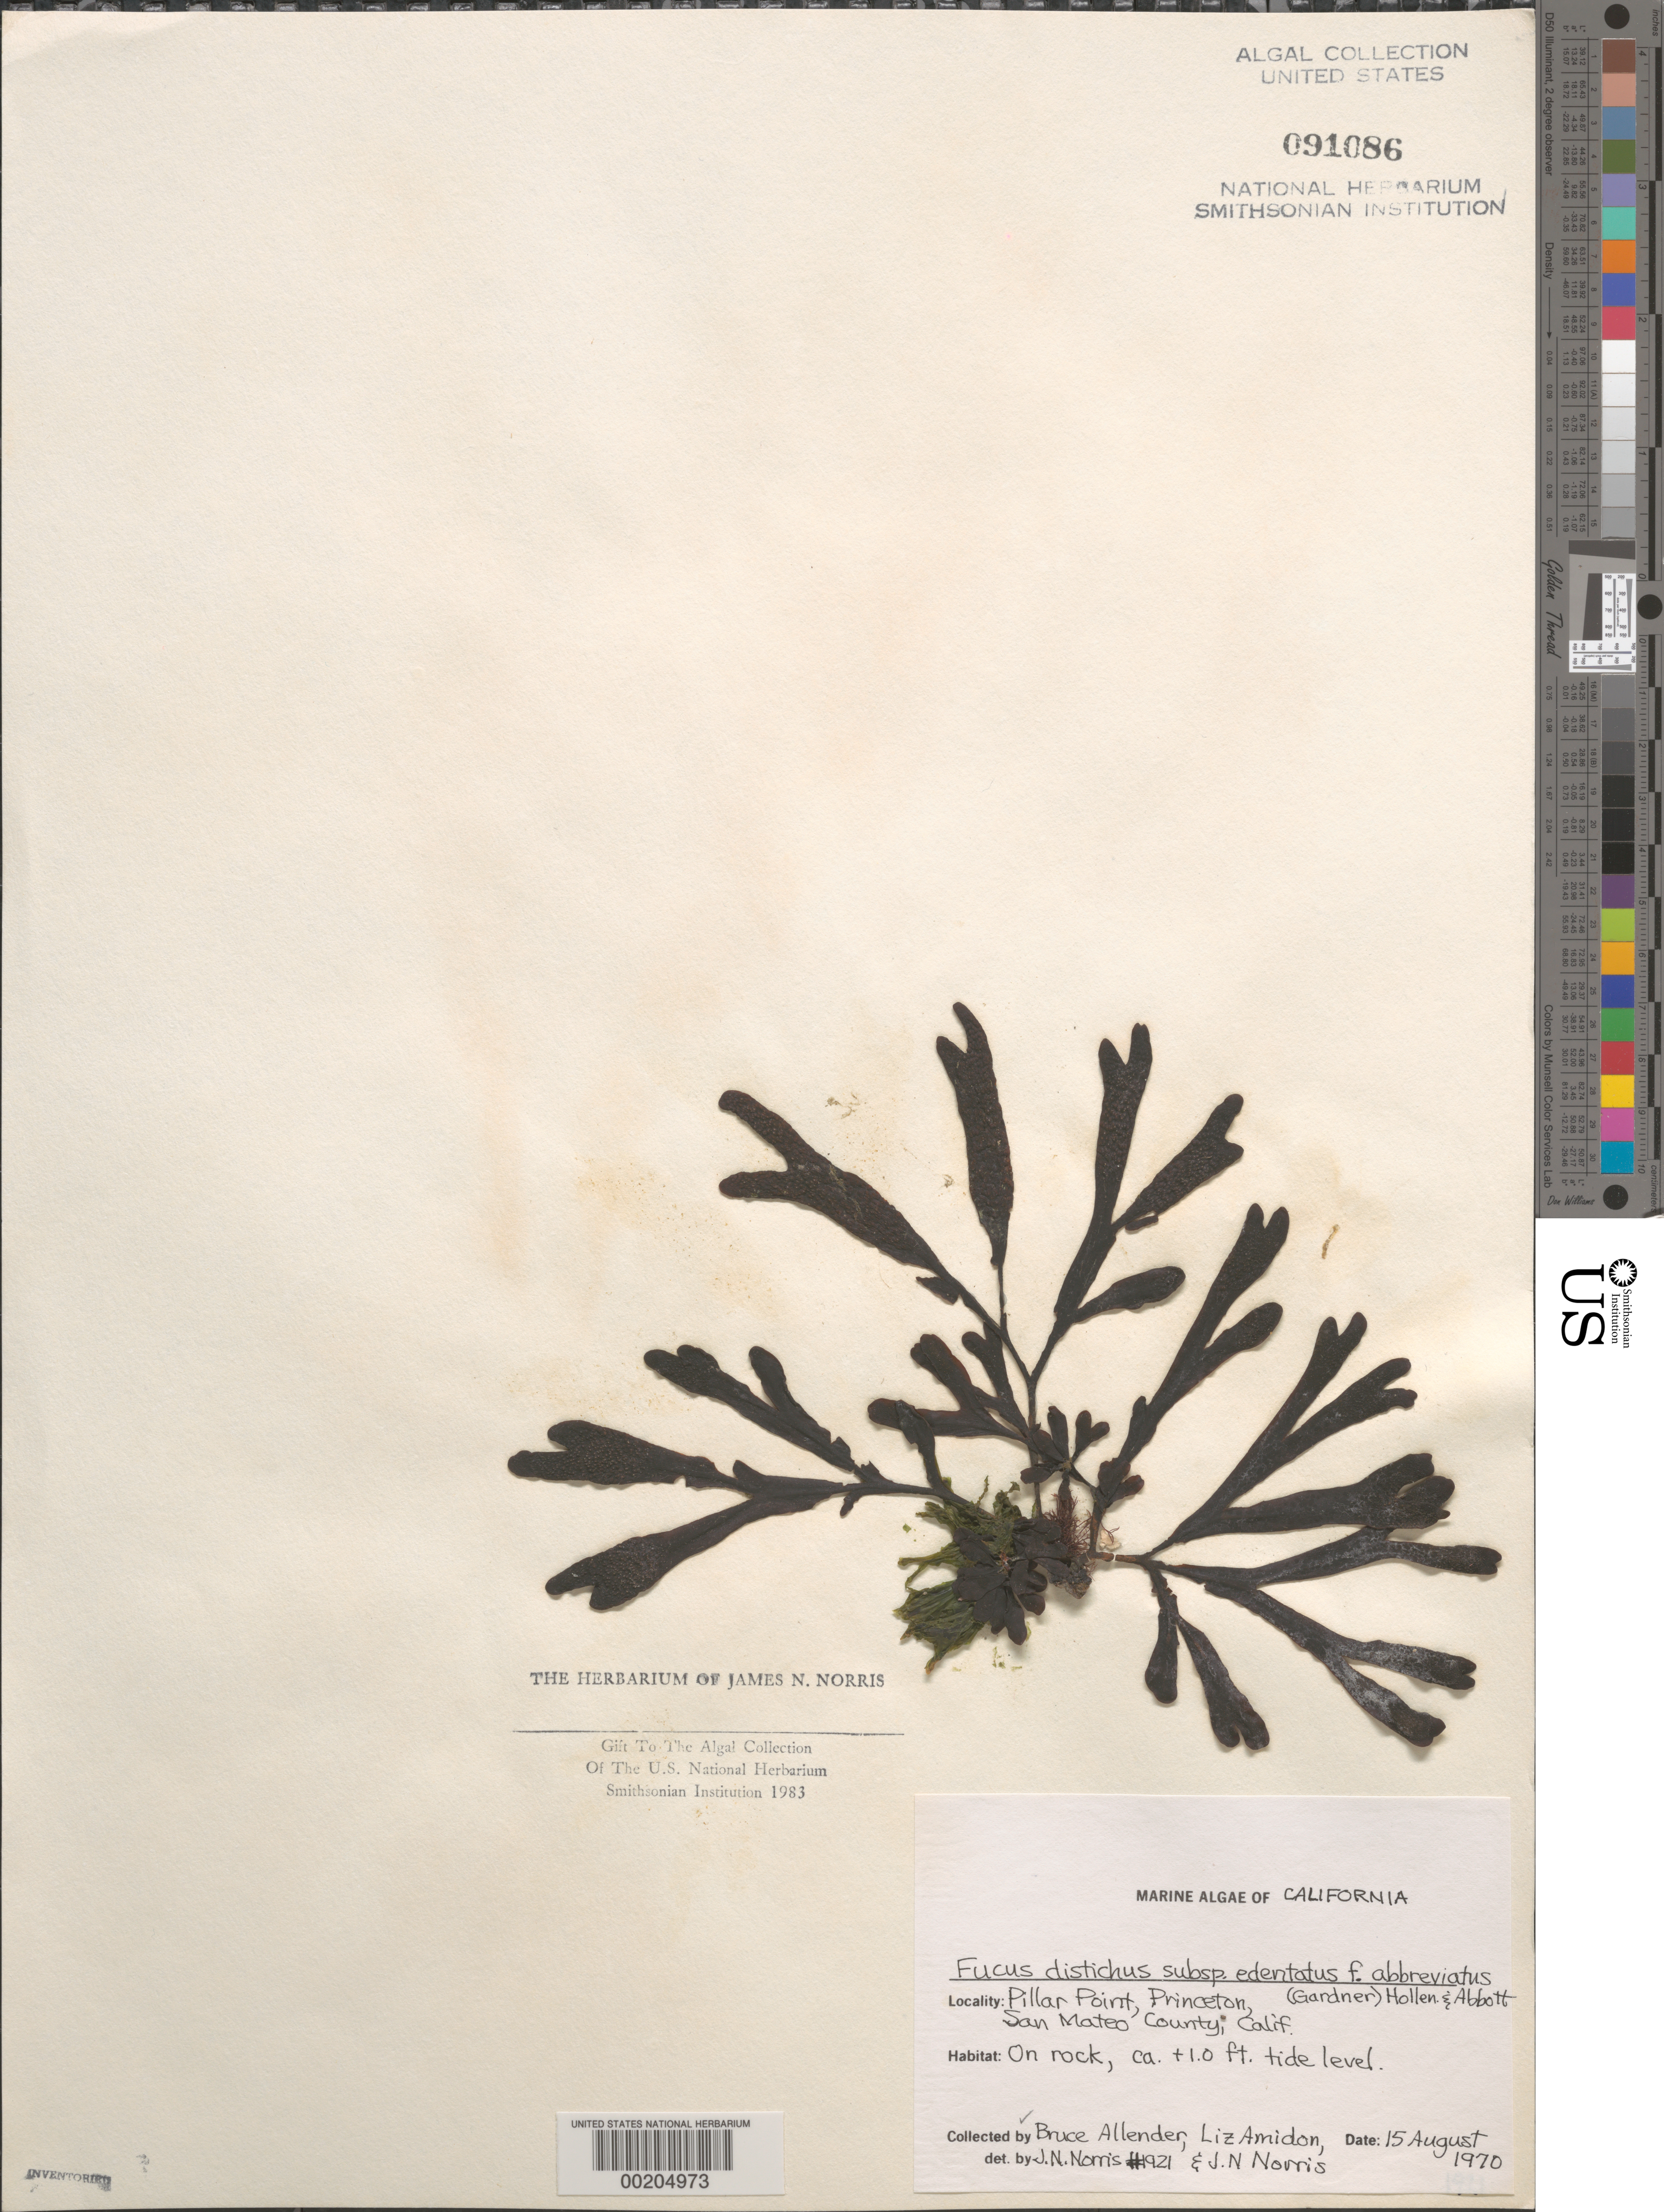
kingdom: Chromista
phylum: Ochrophyta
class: Phaeophyceae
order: Fucales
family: Fucaceae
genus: Fucus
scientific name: Fucus distichus subsp. edentatus f. abbreviatus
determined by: Norris, James N.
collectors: B. Allender, E. Amidon & J. N. Norris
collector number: JN-1921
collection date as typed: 15 Aug 1970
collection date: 1970-08-15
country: United States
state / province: California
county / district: San Mateo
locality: Pillar Point, Princeton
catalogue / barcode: US 91086